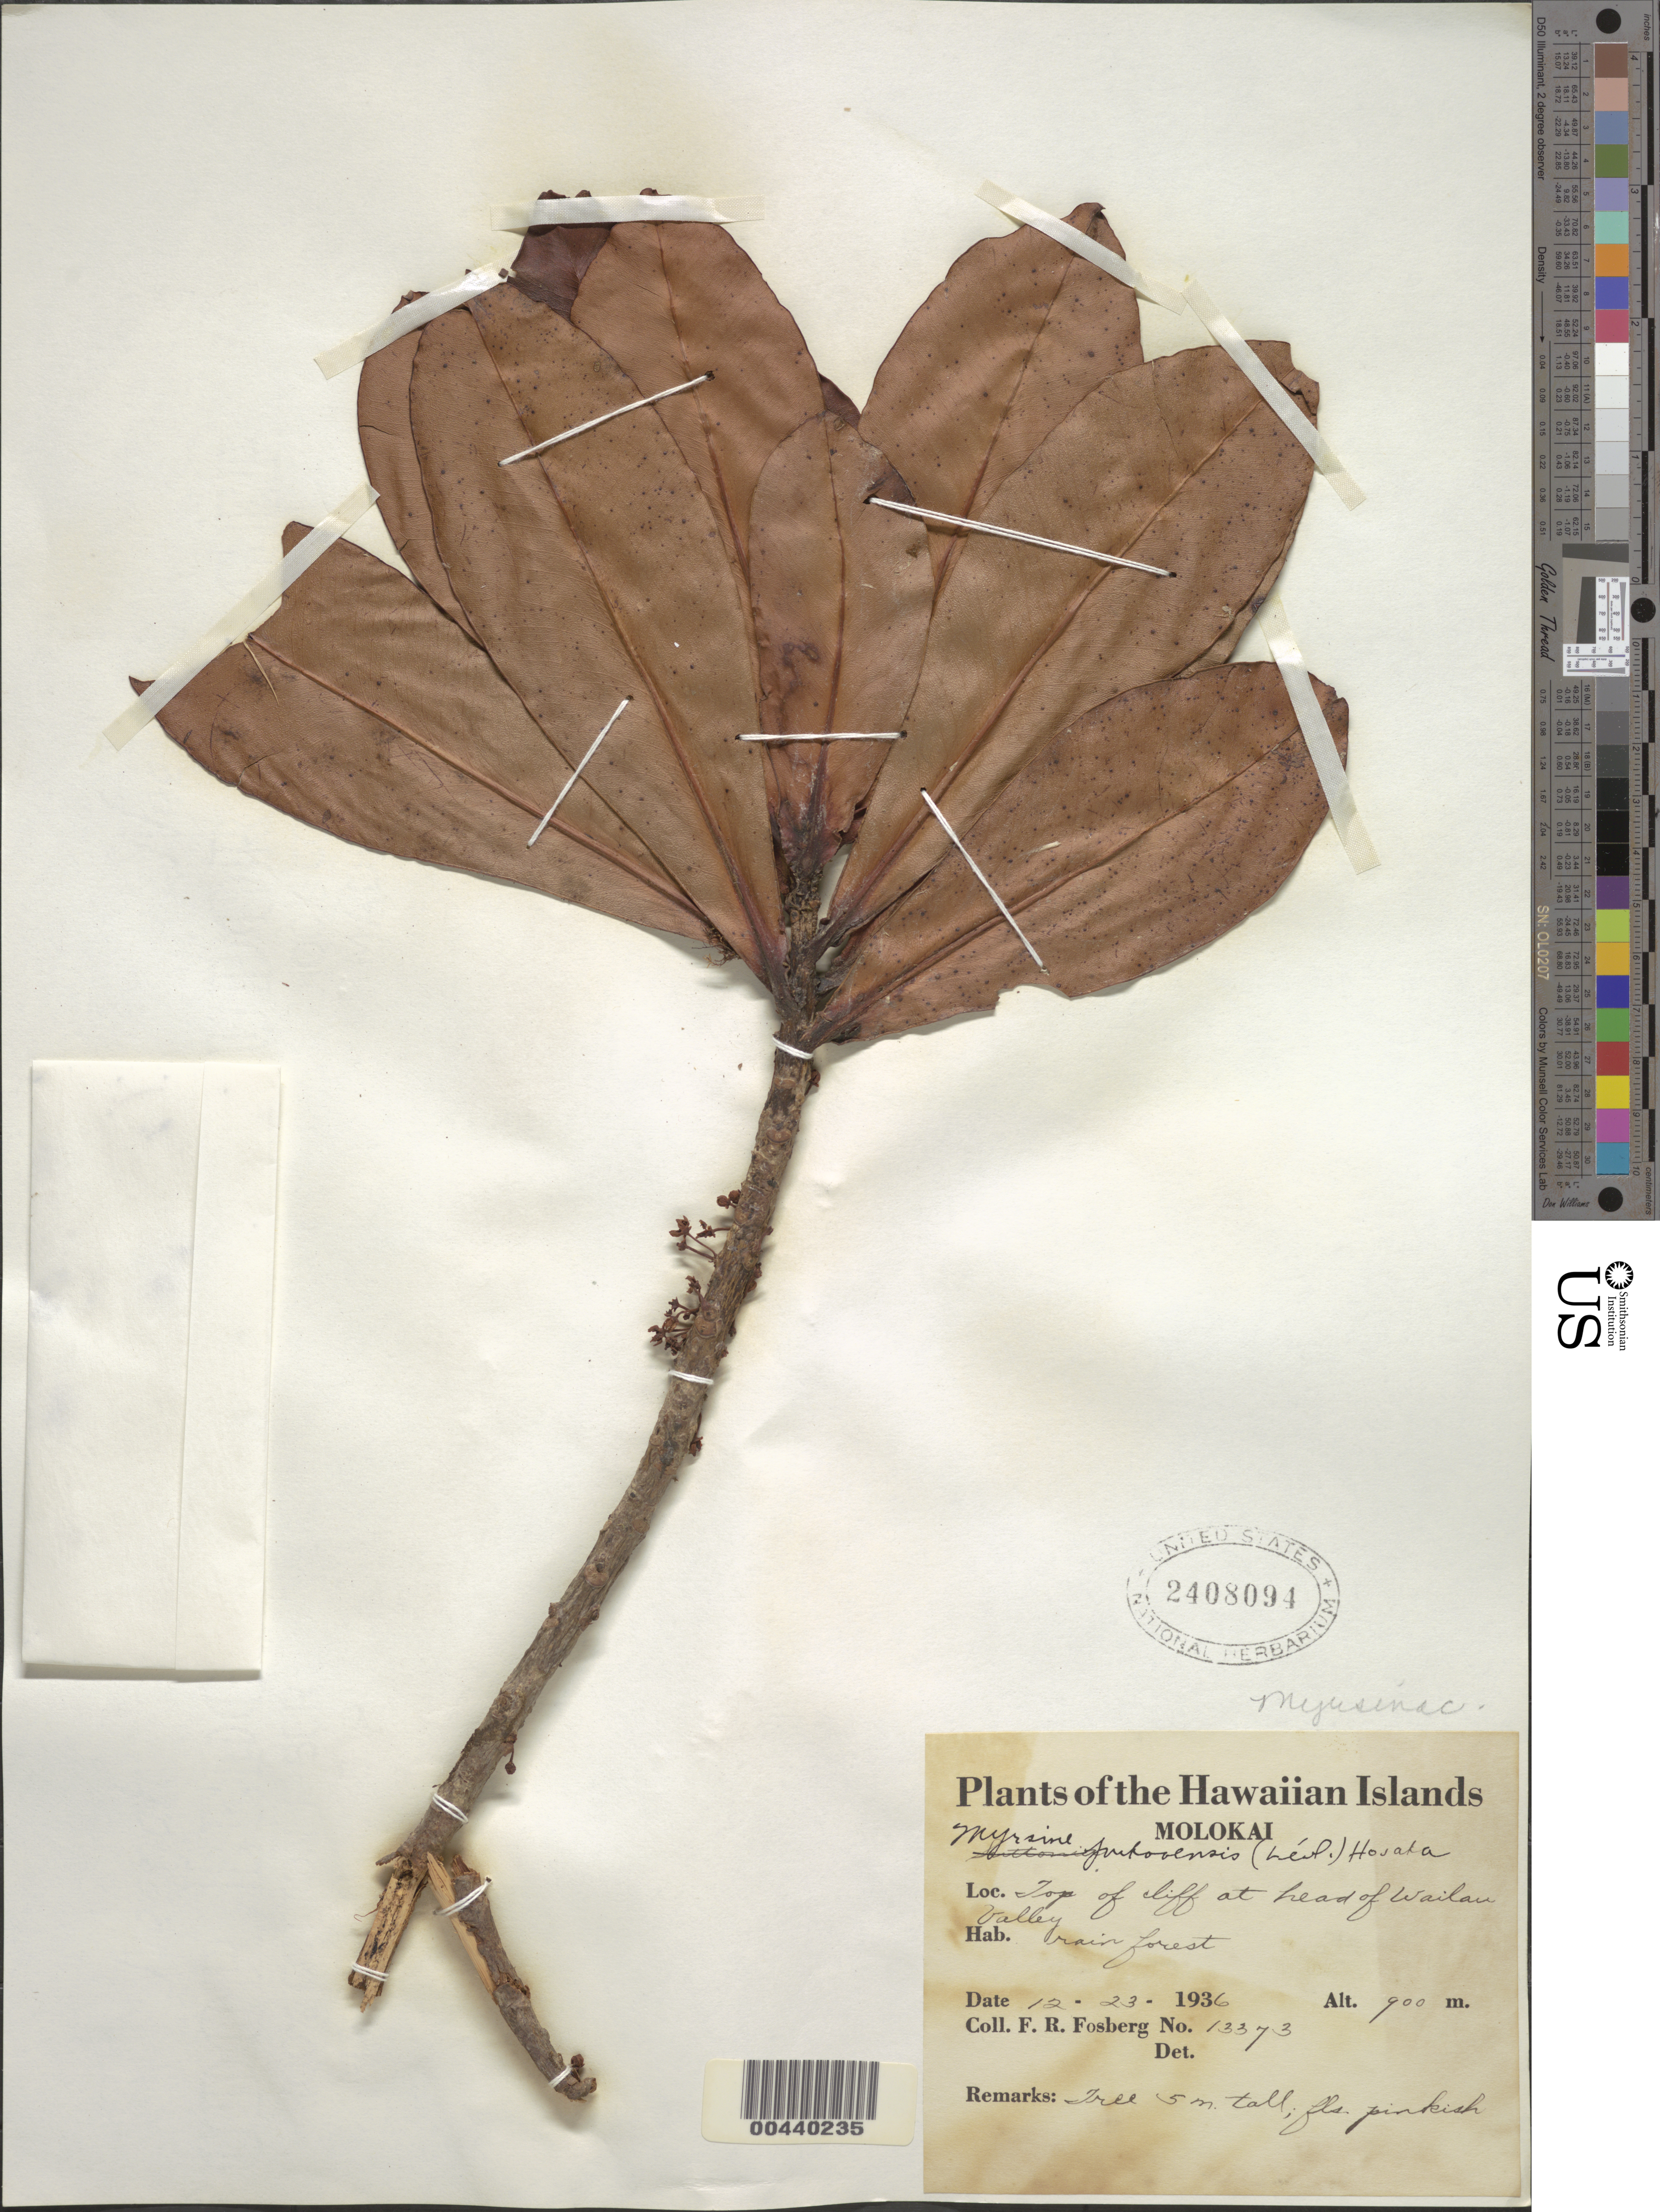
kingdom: Plantae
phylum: Tracheophyta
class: Magnoliopsida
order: Ericales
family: Primulaceae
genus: Myrsine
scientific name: Myrsine pukooensis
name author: (H. Lév.) Hosaka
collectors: F. R. Fosberg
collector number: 13373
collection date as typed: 23 Dec 1936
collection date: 1936-12-23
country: United States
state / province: Hawaii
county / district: Maui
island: Moloka'i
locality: Top of cliff at head of Wailau Valley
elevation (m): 900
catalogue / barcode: US 2408094